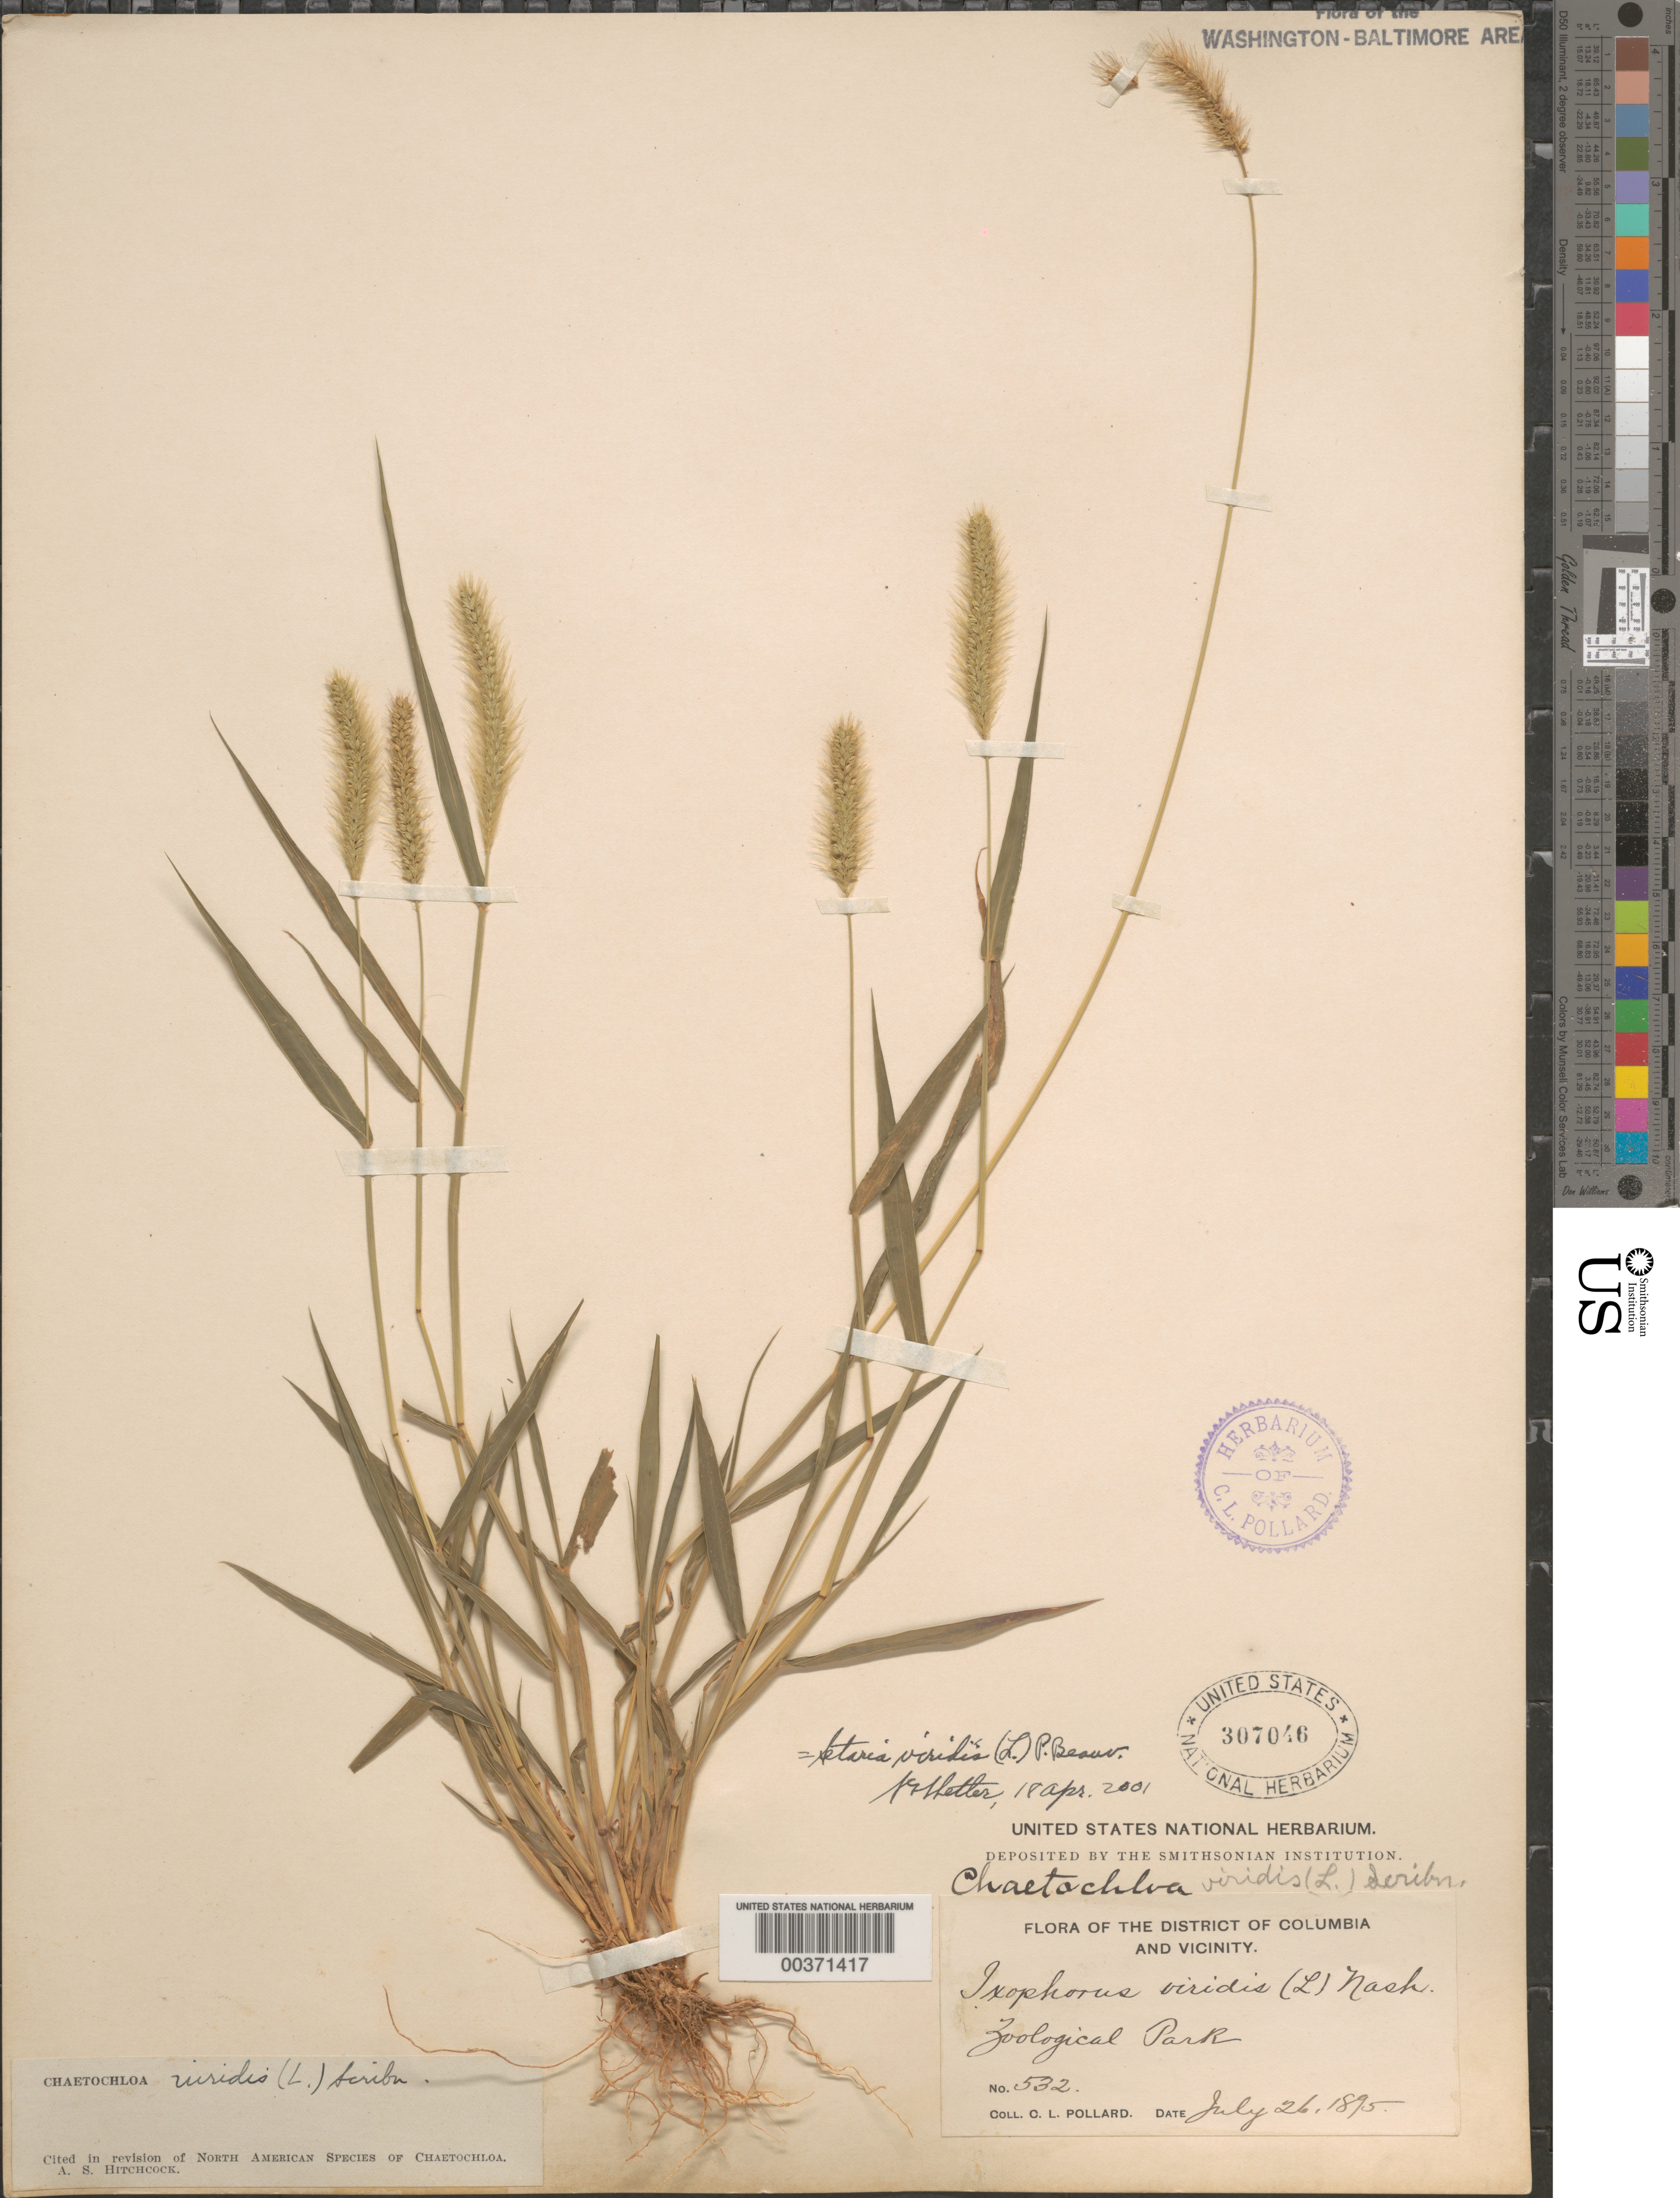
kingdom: Plantae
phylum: Tracheophyta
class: Liliopsida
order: Poales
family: Poaceae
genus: Setaria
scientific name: Setaria viridis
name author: (L.) P. Beauv.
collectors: C. L. Pollard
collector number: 532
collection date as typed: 26 Jul 1895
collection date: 1895-07-26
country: United States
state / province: District of Columbia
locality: Zoological Park Rock Creek Park and Vicinity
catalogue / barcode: US 307046